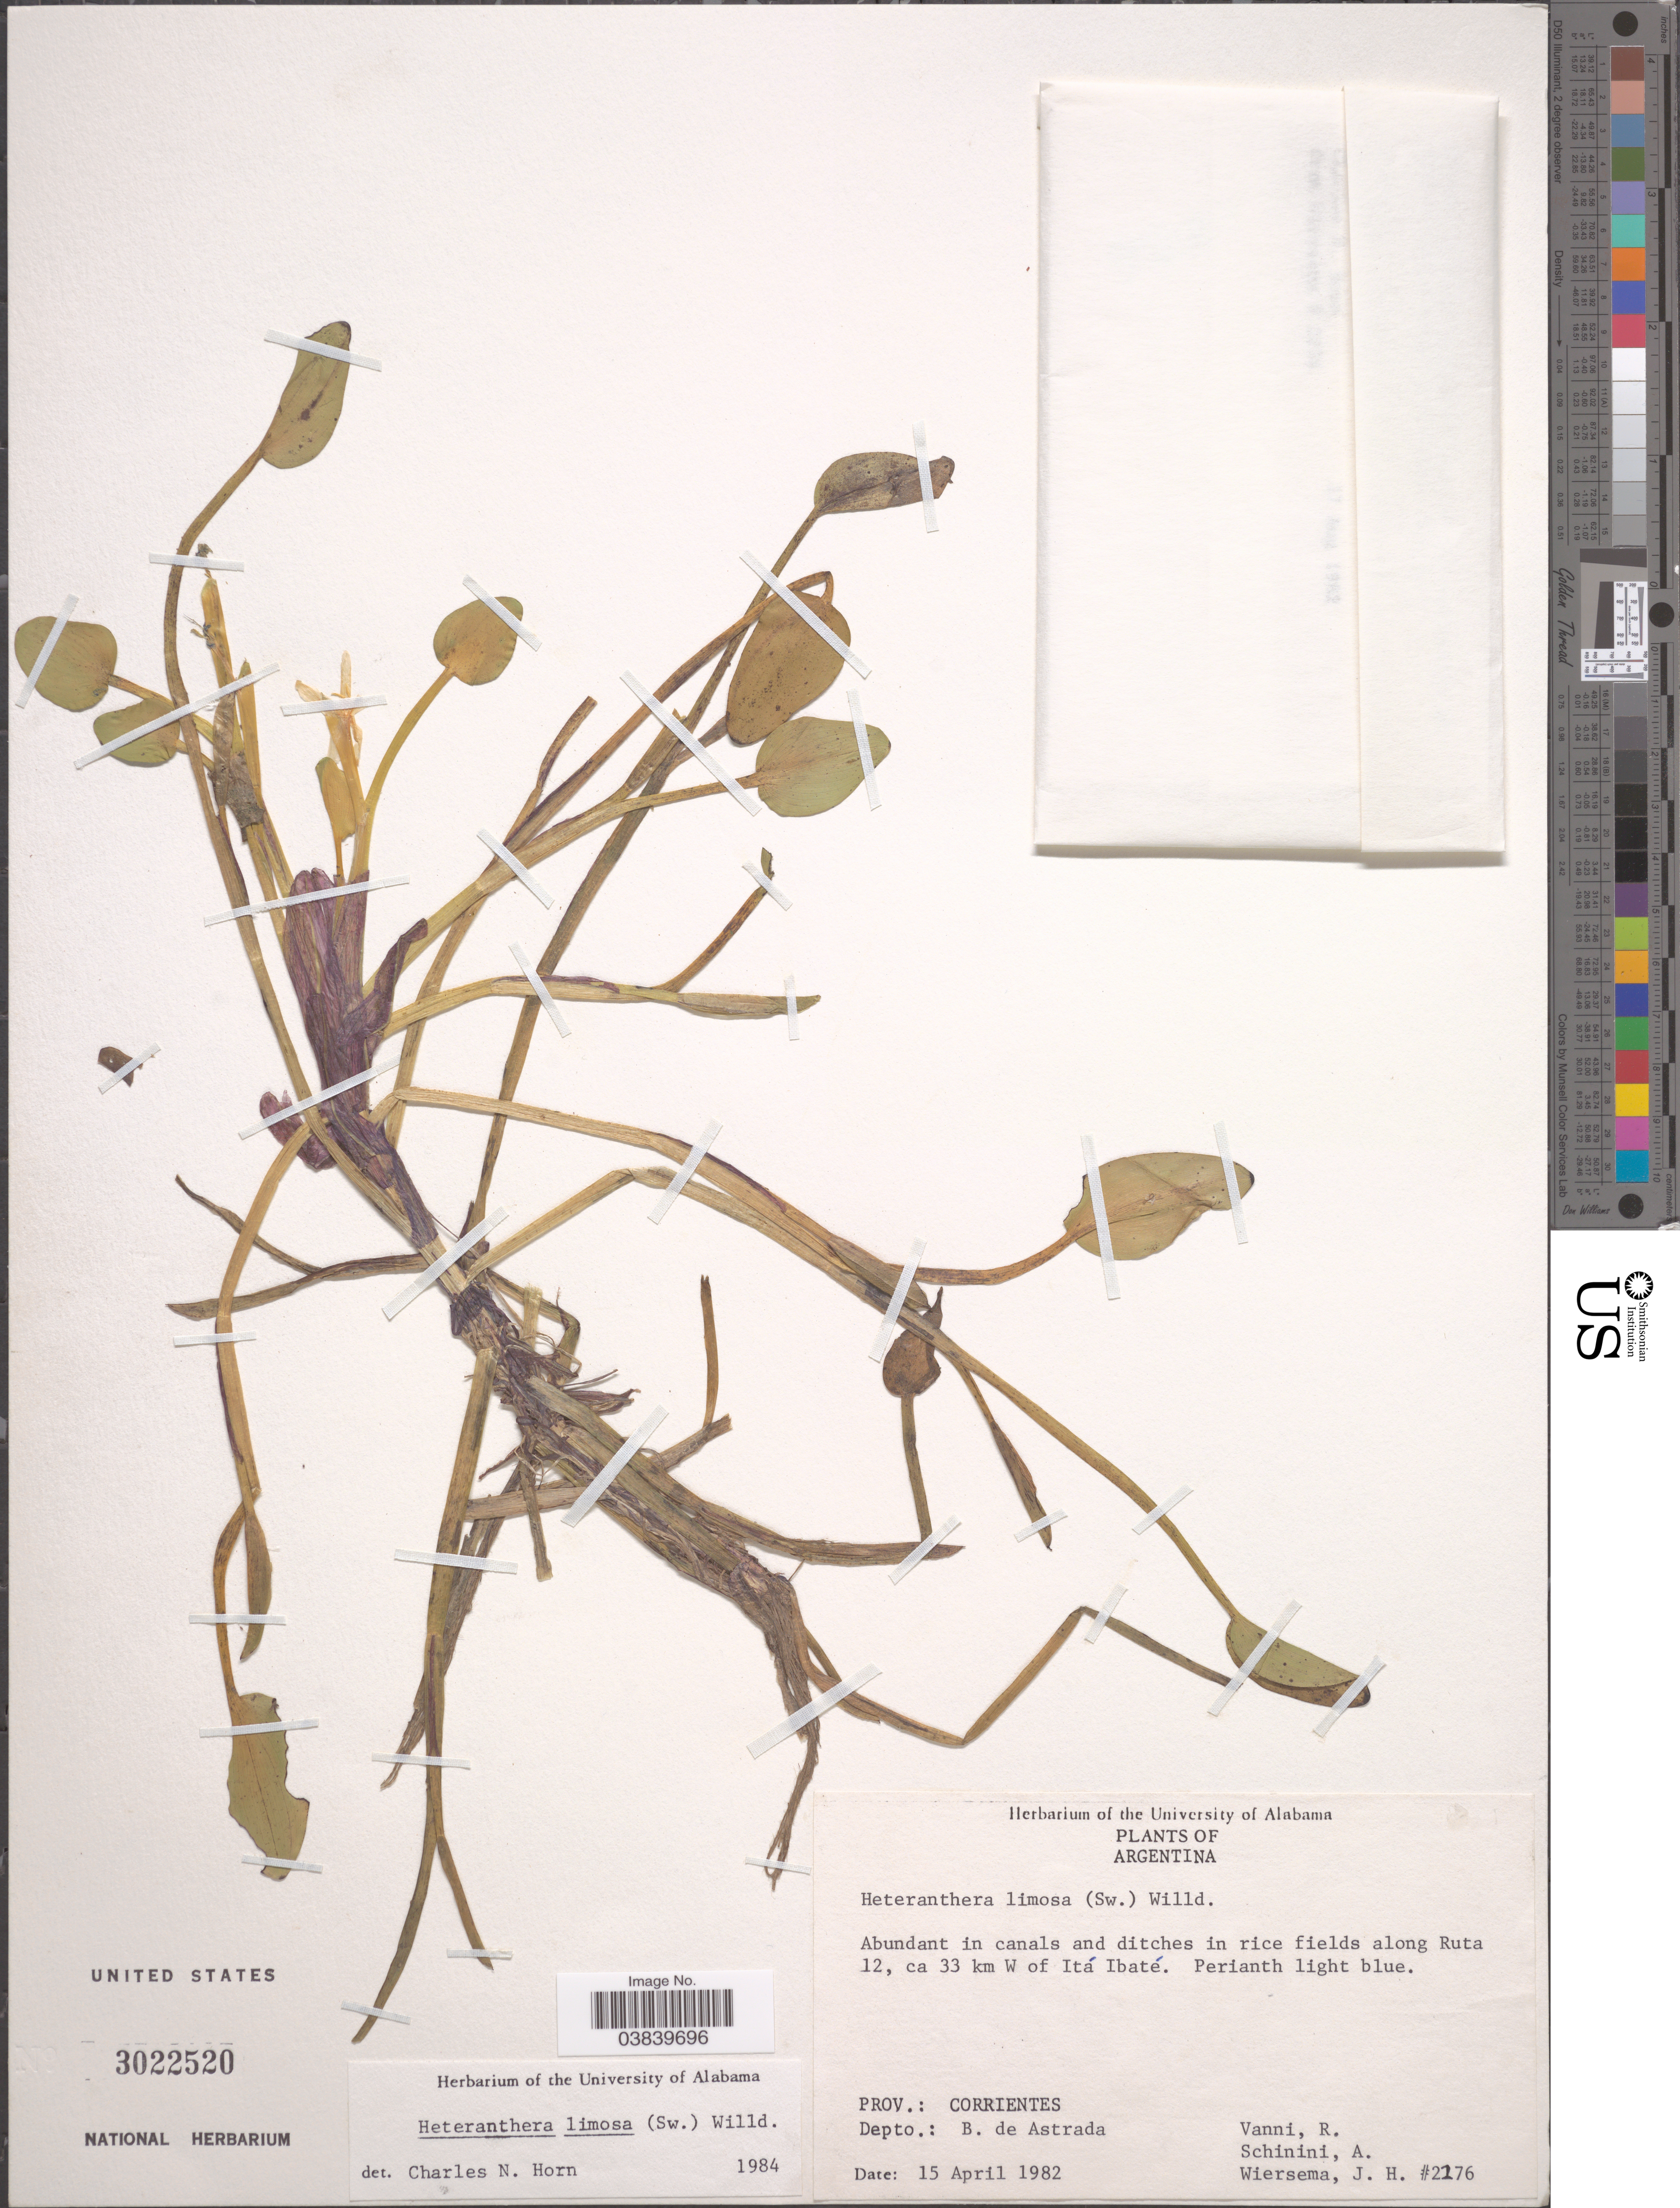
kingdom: Plantae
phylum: Tracheophyta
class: Liliopsida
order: Commelinales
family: Pontederiaceae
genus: Heteranthera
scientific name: Heteranthera limosa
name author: (Sw.) Willd.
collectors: R. Vanni, A. Schinini & J. H. Wiersema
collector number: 2276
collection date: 1982-04-15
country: Argentina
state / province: Corrientes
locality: Along Ruta 12, ca 33 km W of Itá Ibaté. Depto.: B. de Astrada.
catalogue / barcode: US 3022520